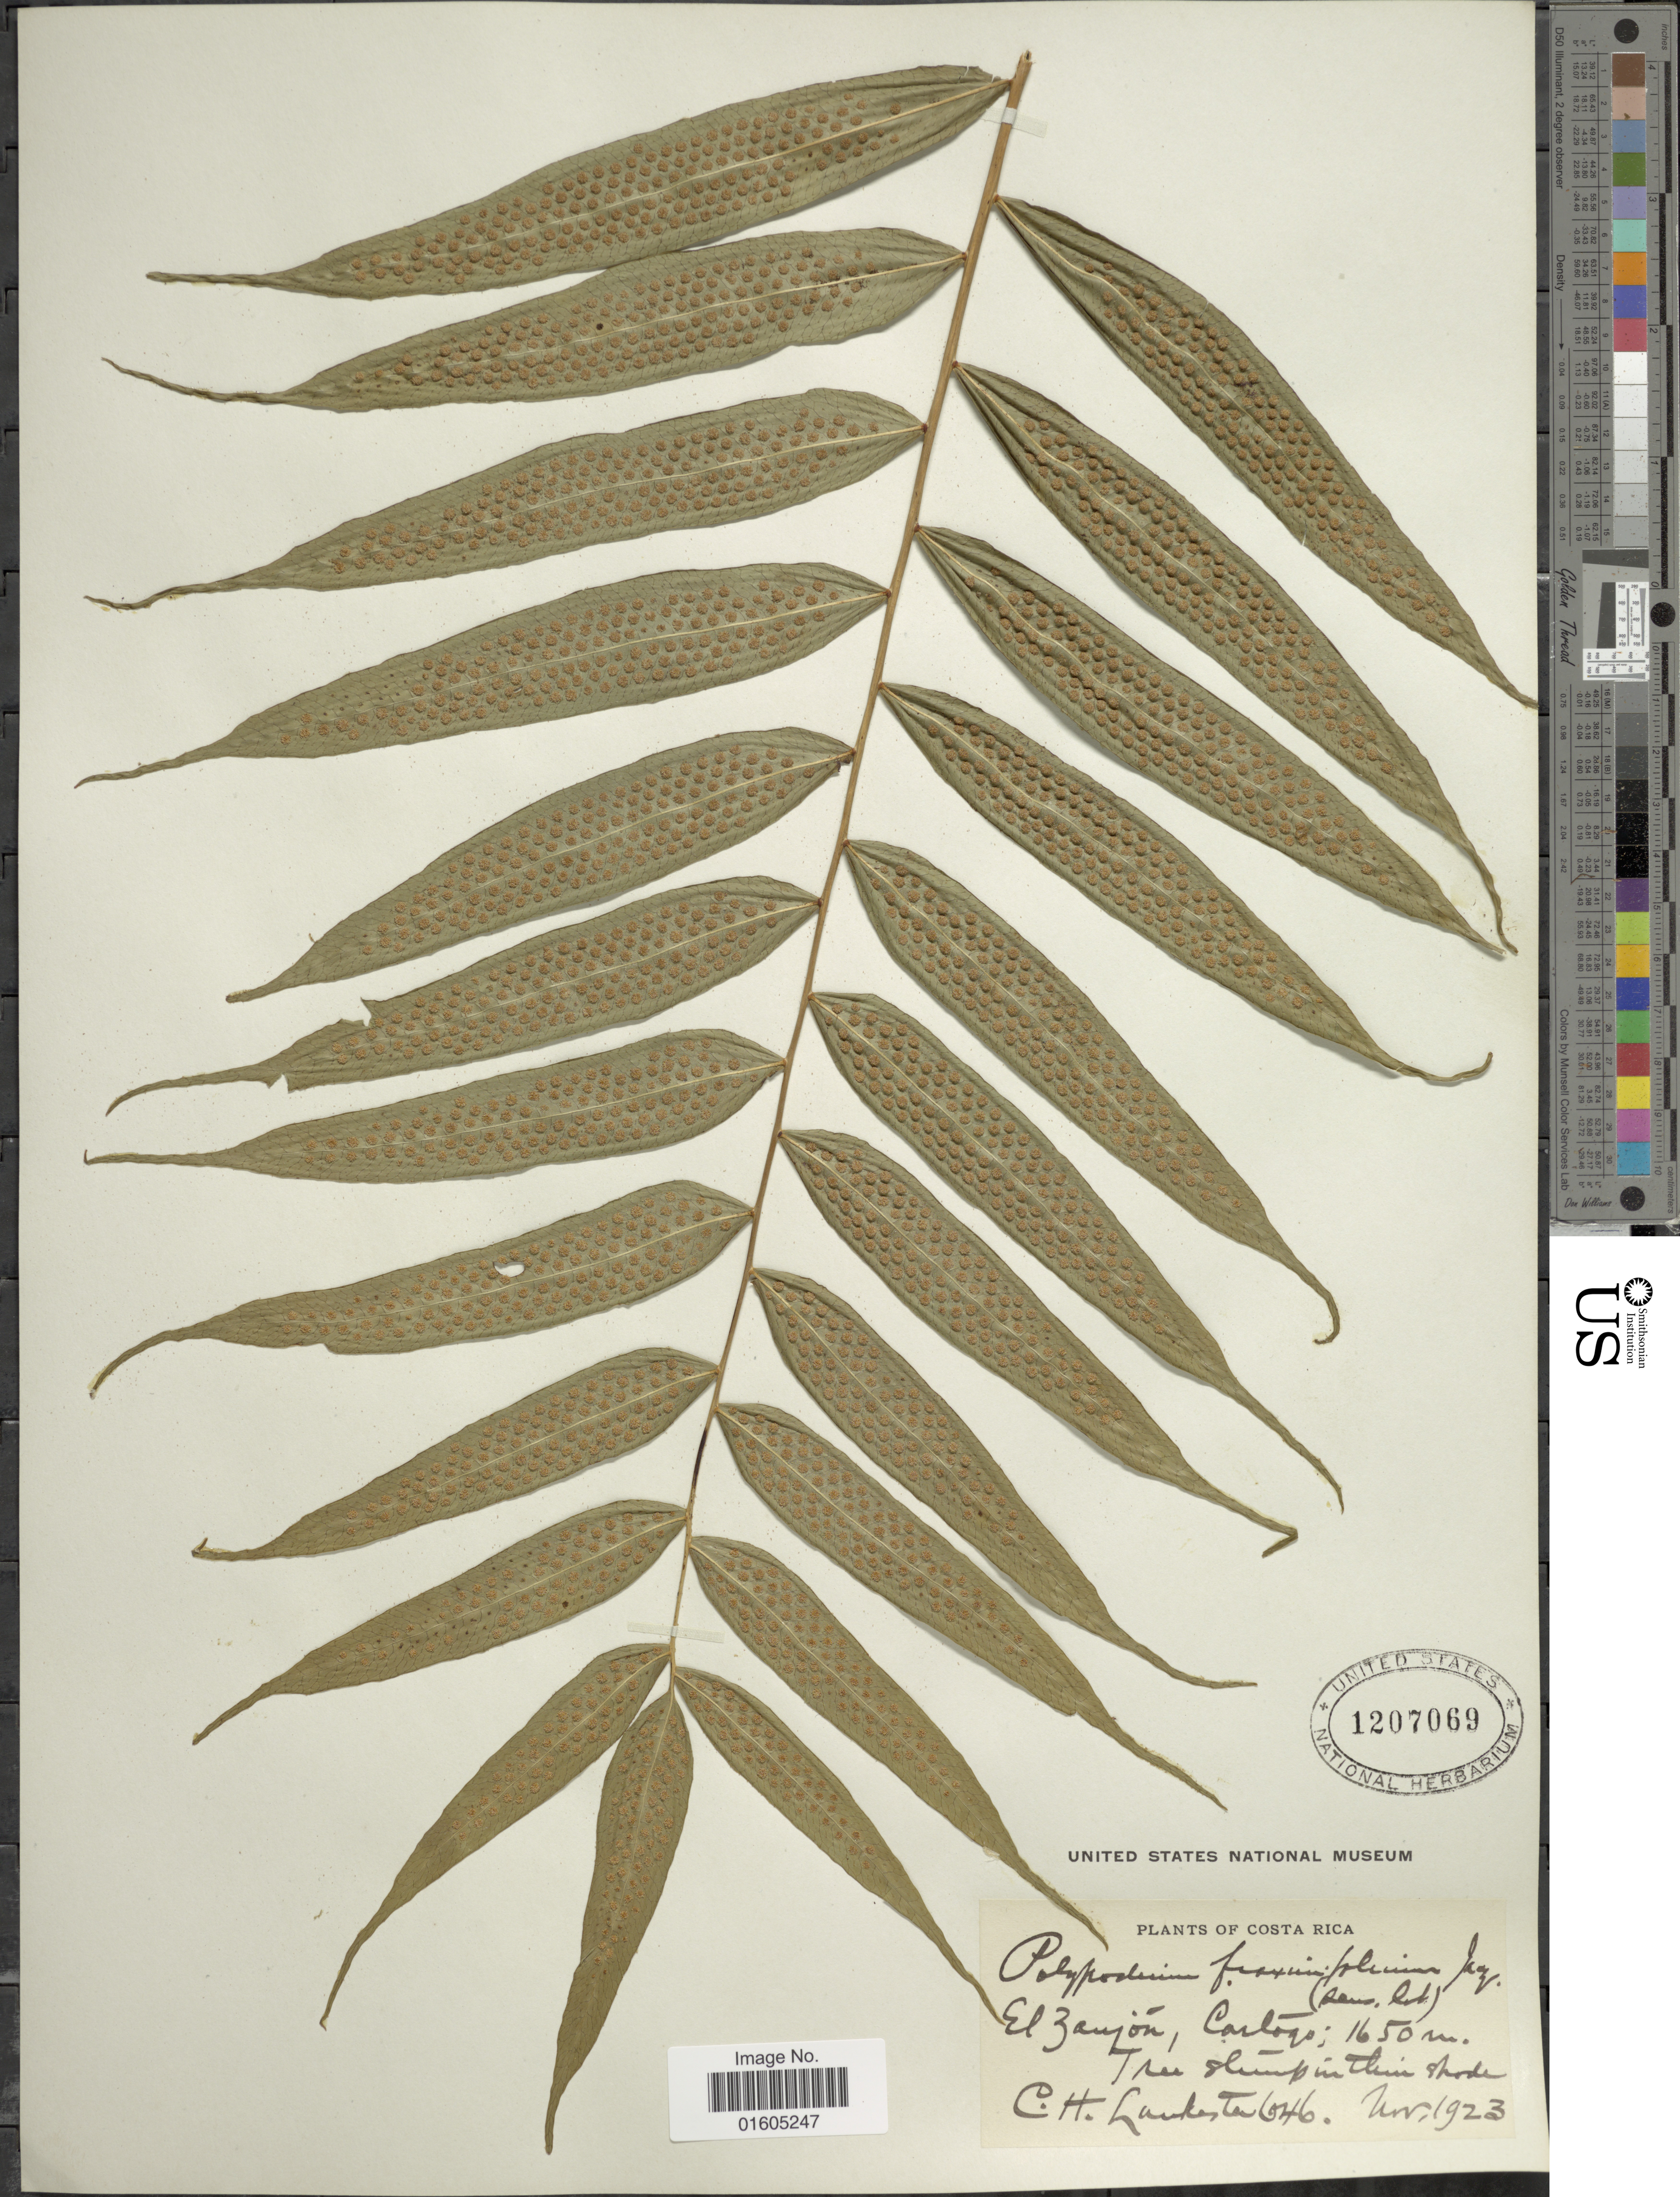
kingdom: Plantae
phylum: Tracheophyta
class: Polypodiopsida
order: Polypodiales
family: Polypodiaceae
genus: Serpocaulon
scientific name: Serpocaulon fraxinifolium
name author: (Jacq.) A.R. Sm.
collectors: C. H. Lankester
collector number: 646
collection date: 1923-11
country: Costa Rica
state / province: Cartago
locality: El Zanjón, Cartago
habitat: Tree stump in thin shade.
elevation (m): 1650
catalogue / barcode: US 1207069